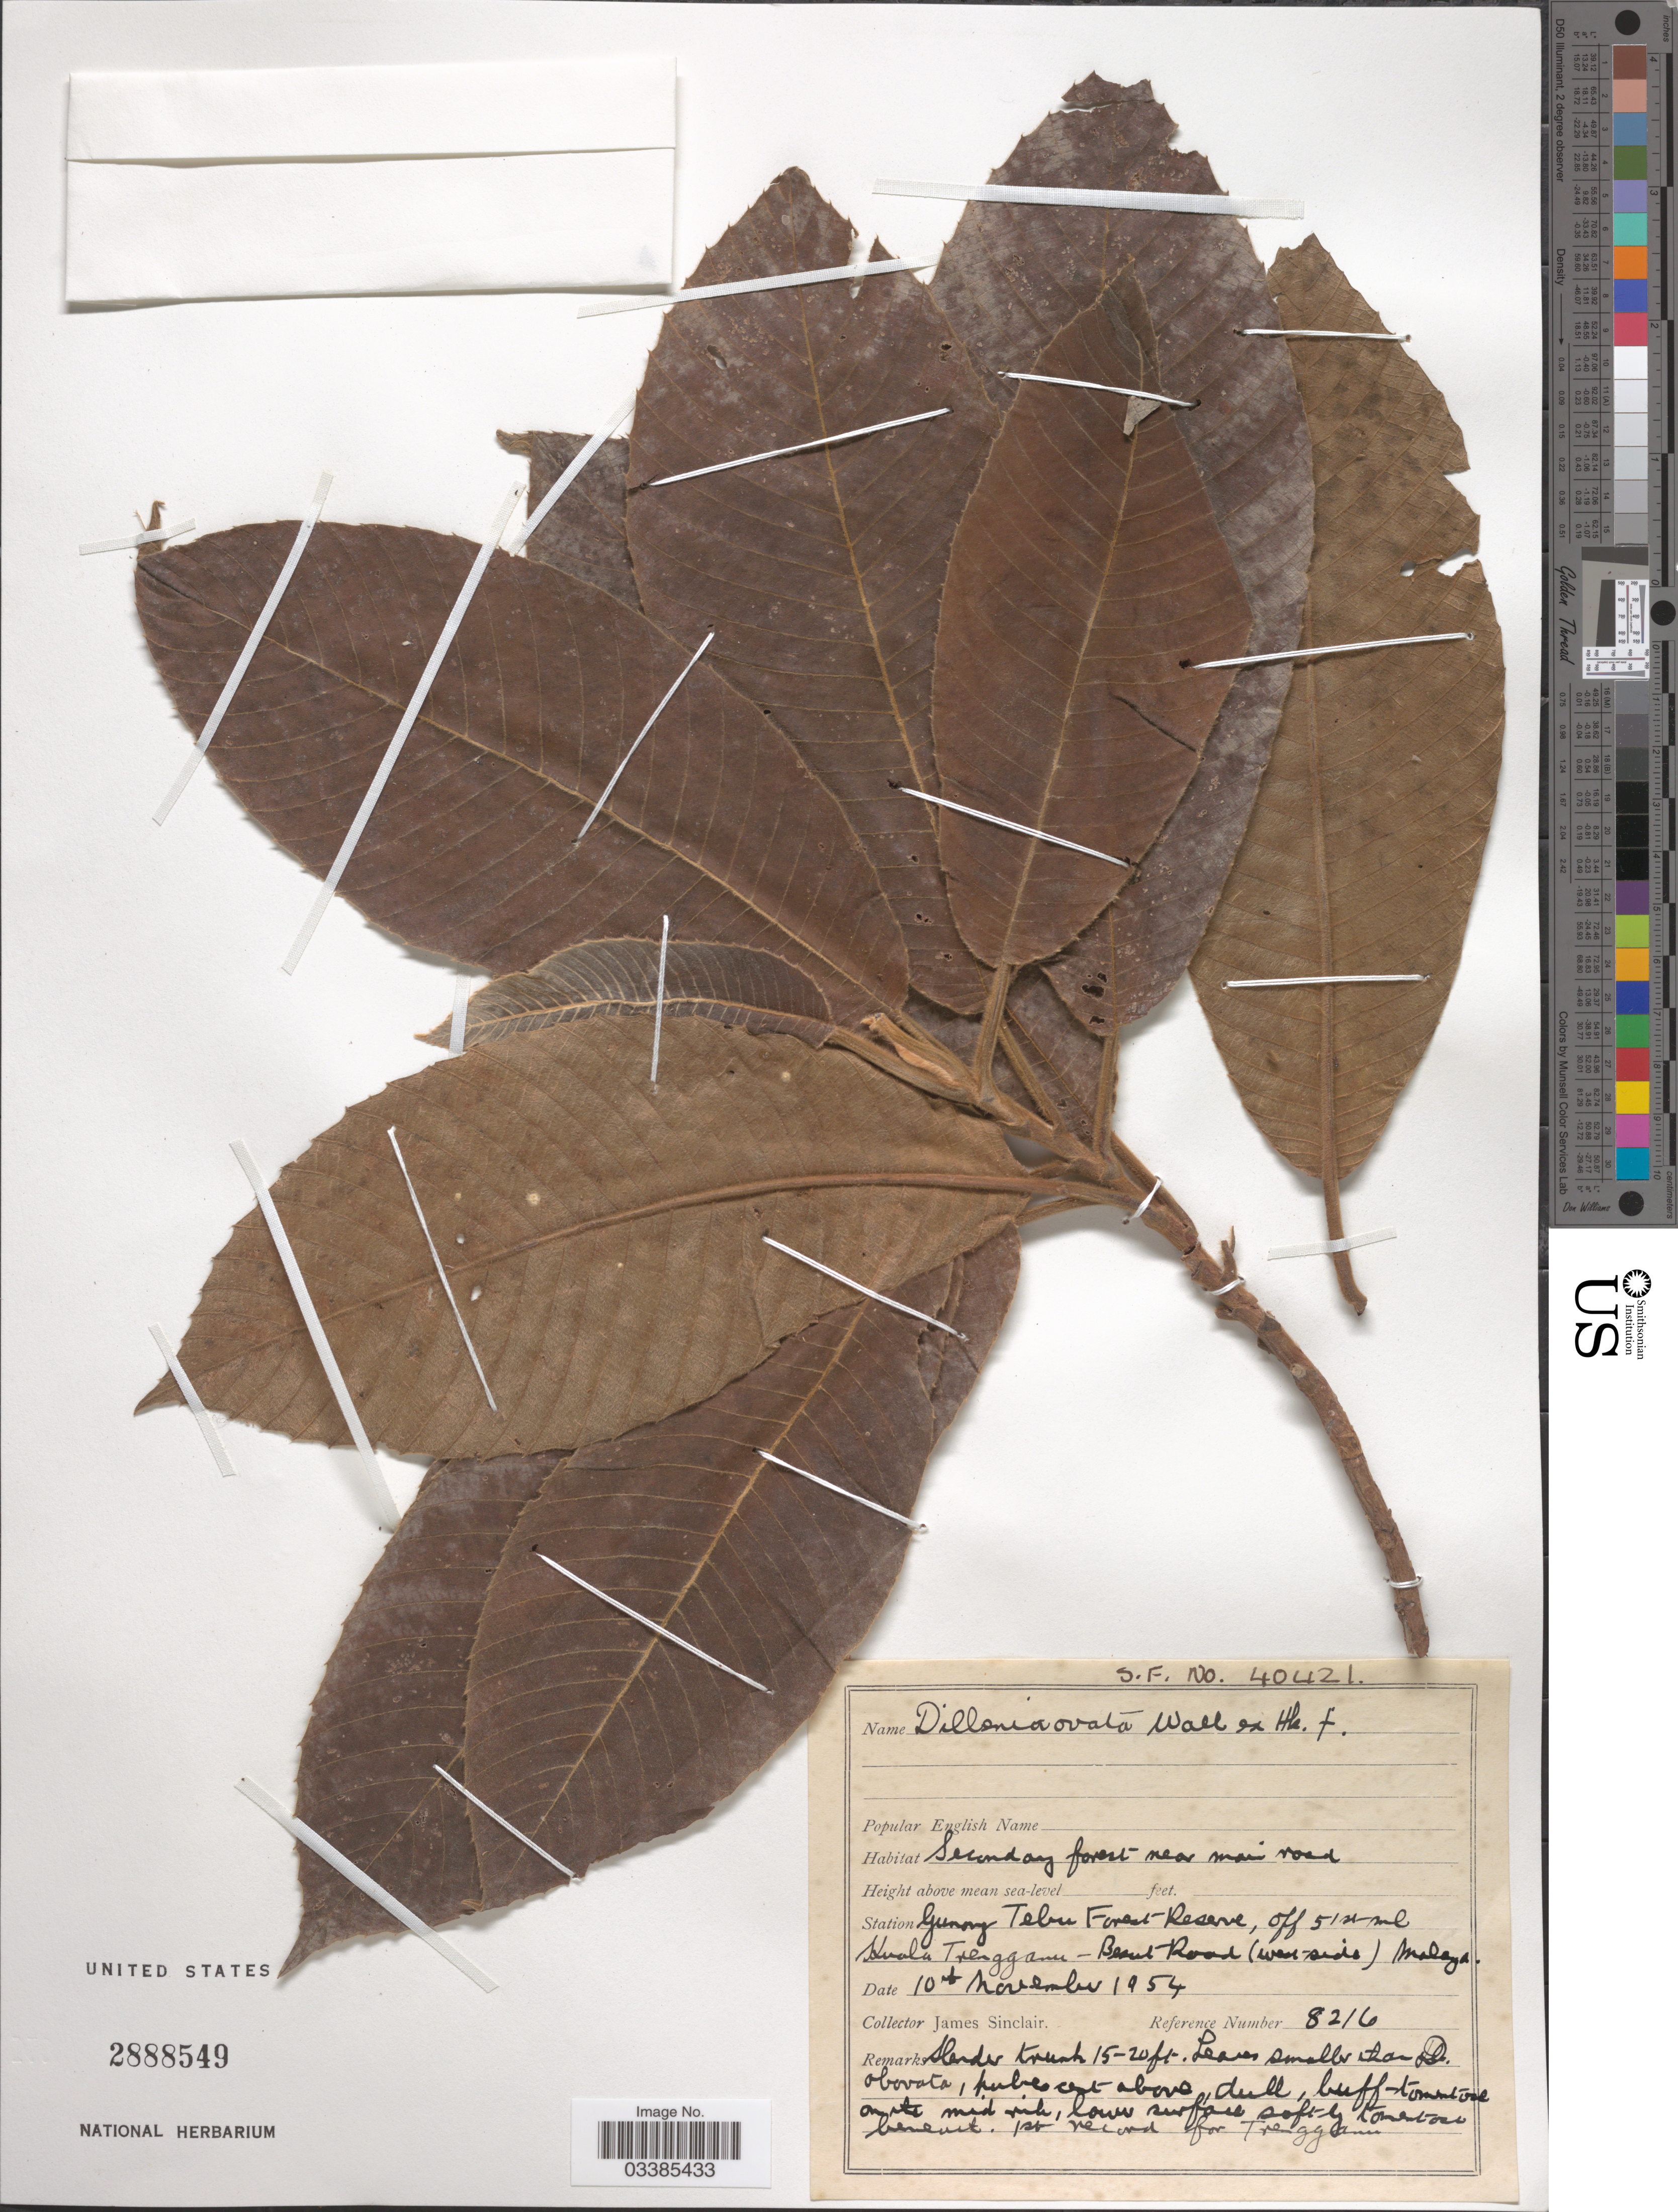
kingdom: Plantae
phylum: Tracheophyta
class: Magnoliopsida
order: Dilleniales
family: Dilleniaceae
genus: Dillenia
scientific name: Dillenia ovata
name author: Wall. ex Hook. f. & Thoms.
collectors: J. Sinclair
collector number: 8216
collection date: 1954-11-10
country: Malaysia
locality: Station Gunung Tebu Forest Reserve, off 51 ml Kuala Terengganu - Besut Road (west-side) Malaya.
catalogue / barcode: US 2888549